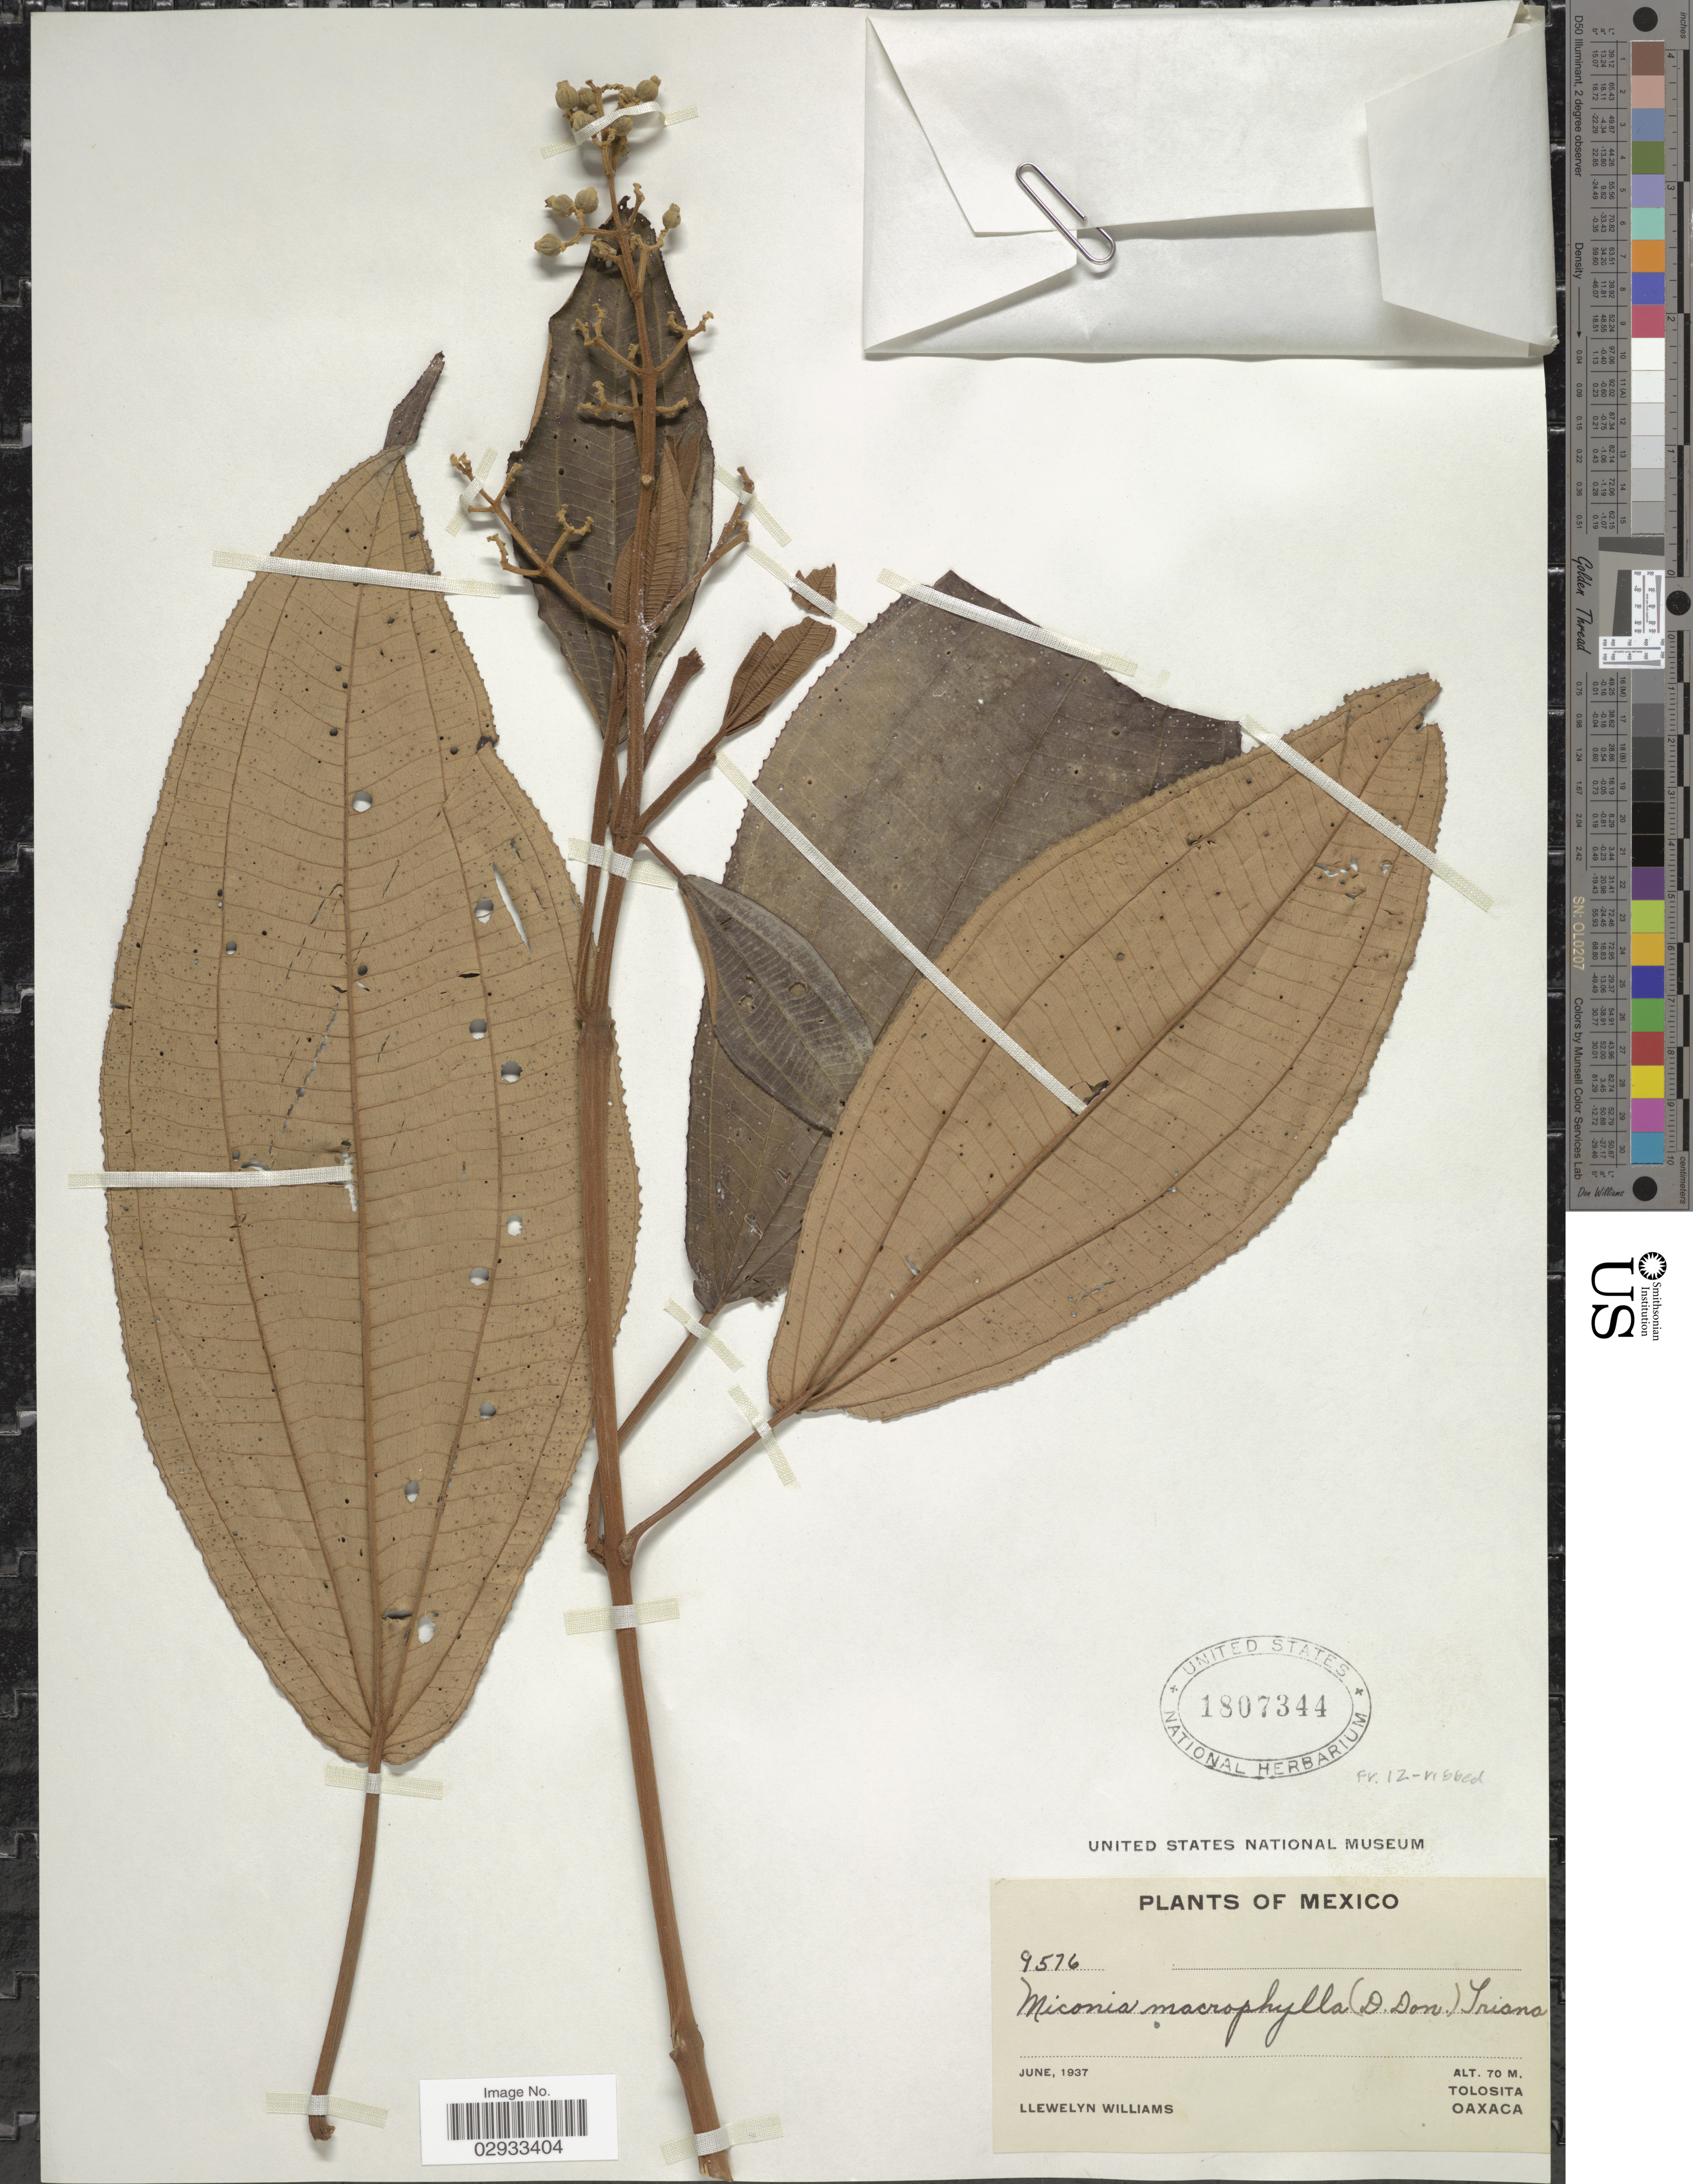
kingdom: Plantae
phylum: Tracheophyta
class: Magnoliopsida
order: Myrtales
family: Melastomataceae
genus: Miconia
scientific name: Miconia serrulata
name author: (DC.) Naudin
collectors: Ll. Williams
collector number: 9576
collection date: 1937-06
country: Mexico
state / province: Oaxaca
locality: Tolosita.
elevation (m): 70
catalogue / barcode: US 1807344